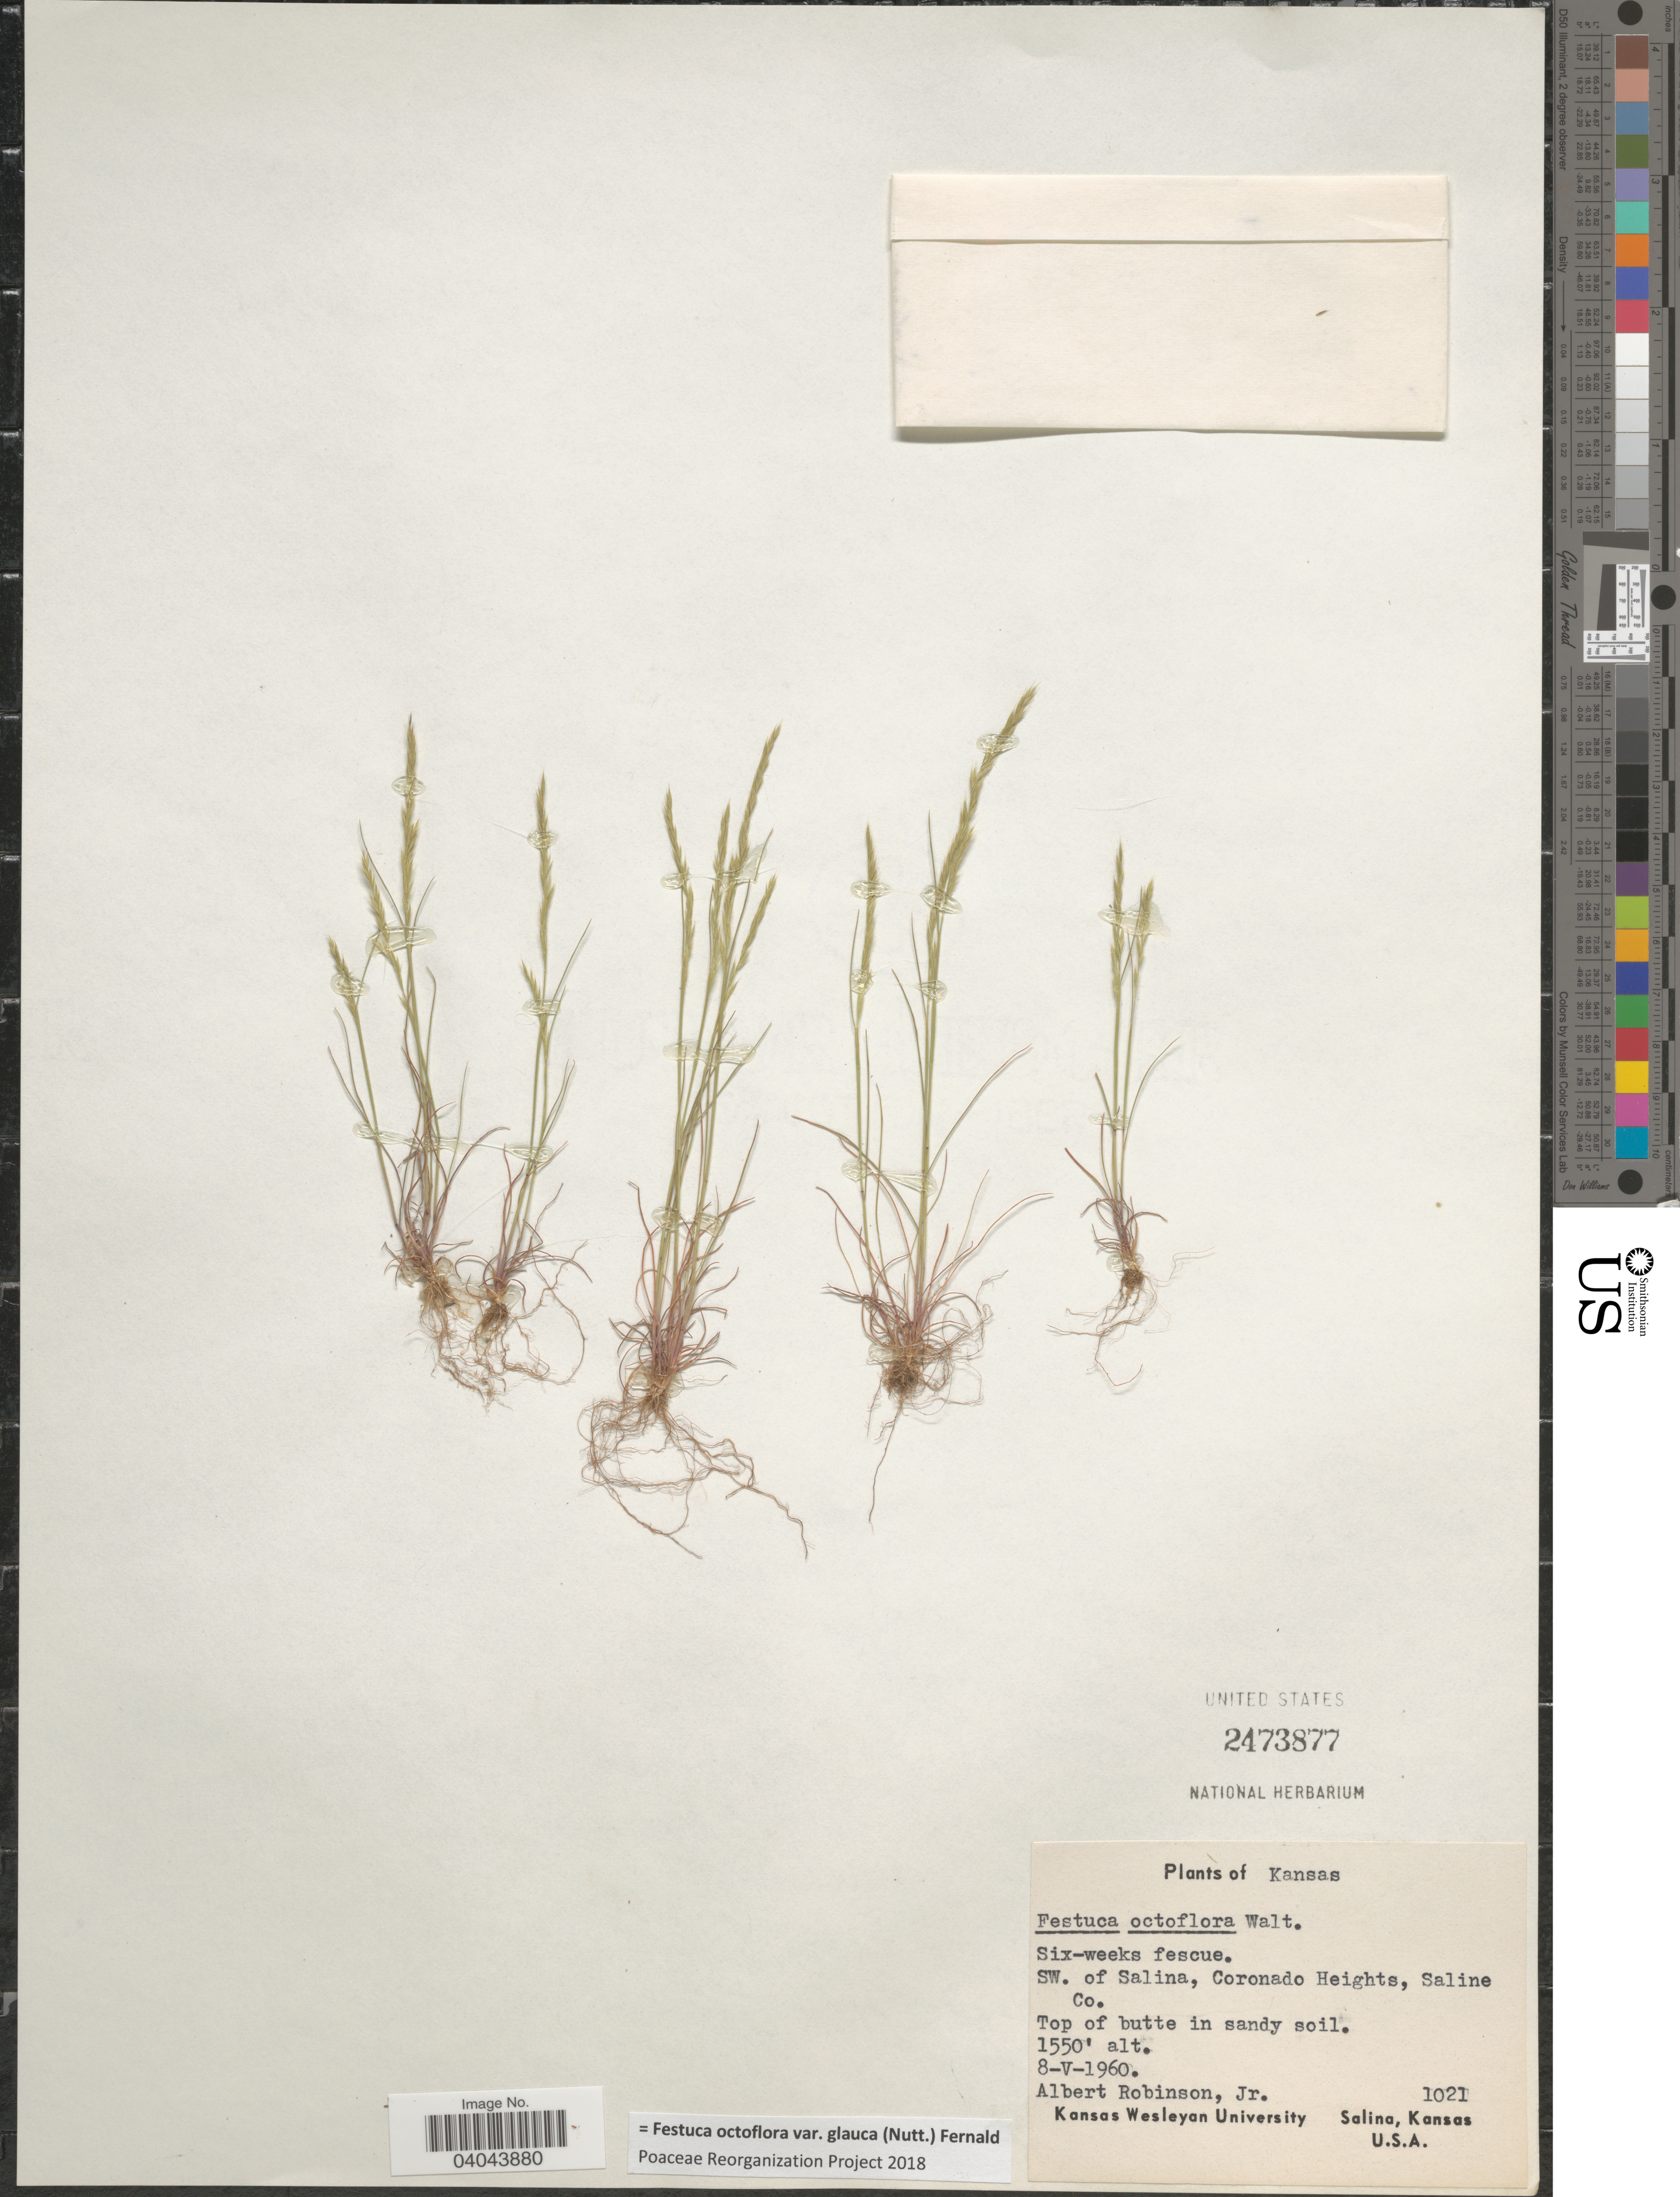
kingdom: Plantae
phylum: Tracheophyta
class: Liliopsida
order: Poales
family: Poaceae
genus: Festuca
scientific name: Festuca octoflora var. glauca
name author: (Nutt.) Fernald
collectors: A. Robinson Jr.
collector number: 1021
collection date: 1960-05-08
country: United States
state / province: Kansas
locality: SW. of Salina, Coronado Heights, Saline Co.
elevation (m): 472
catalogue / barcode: US 2473877